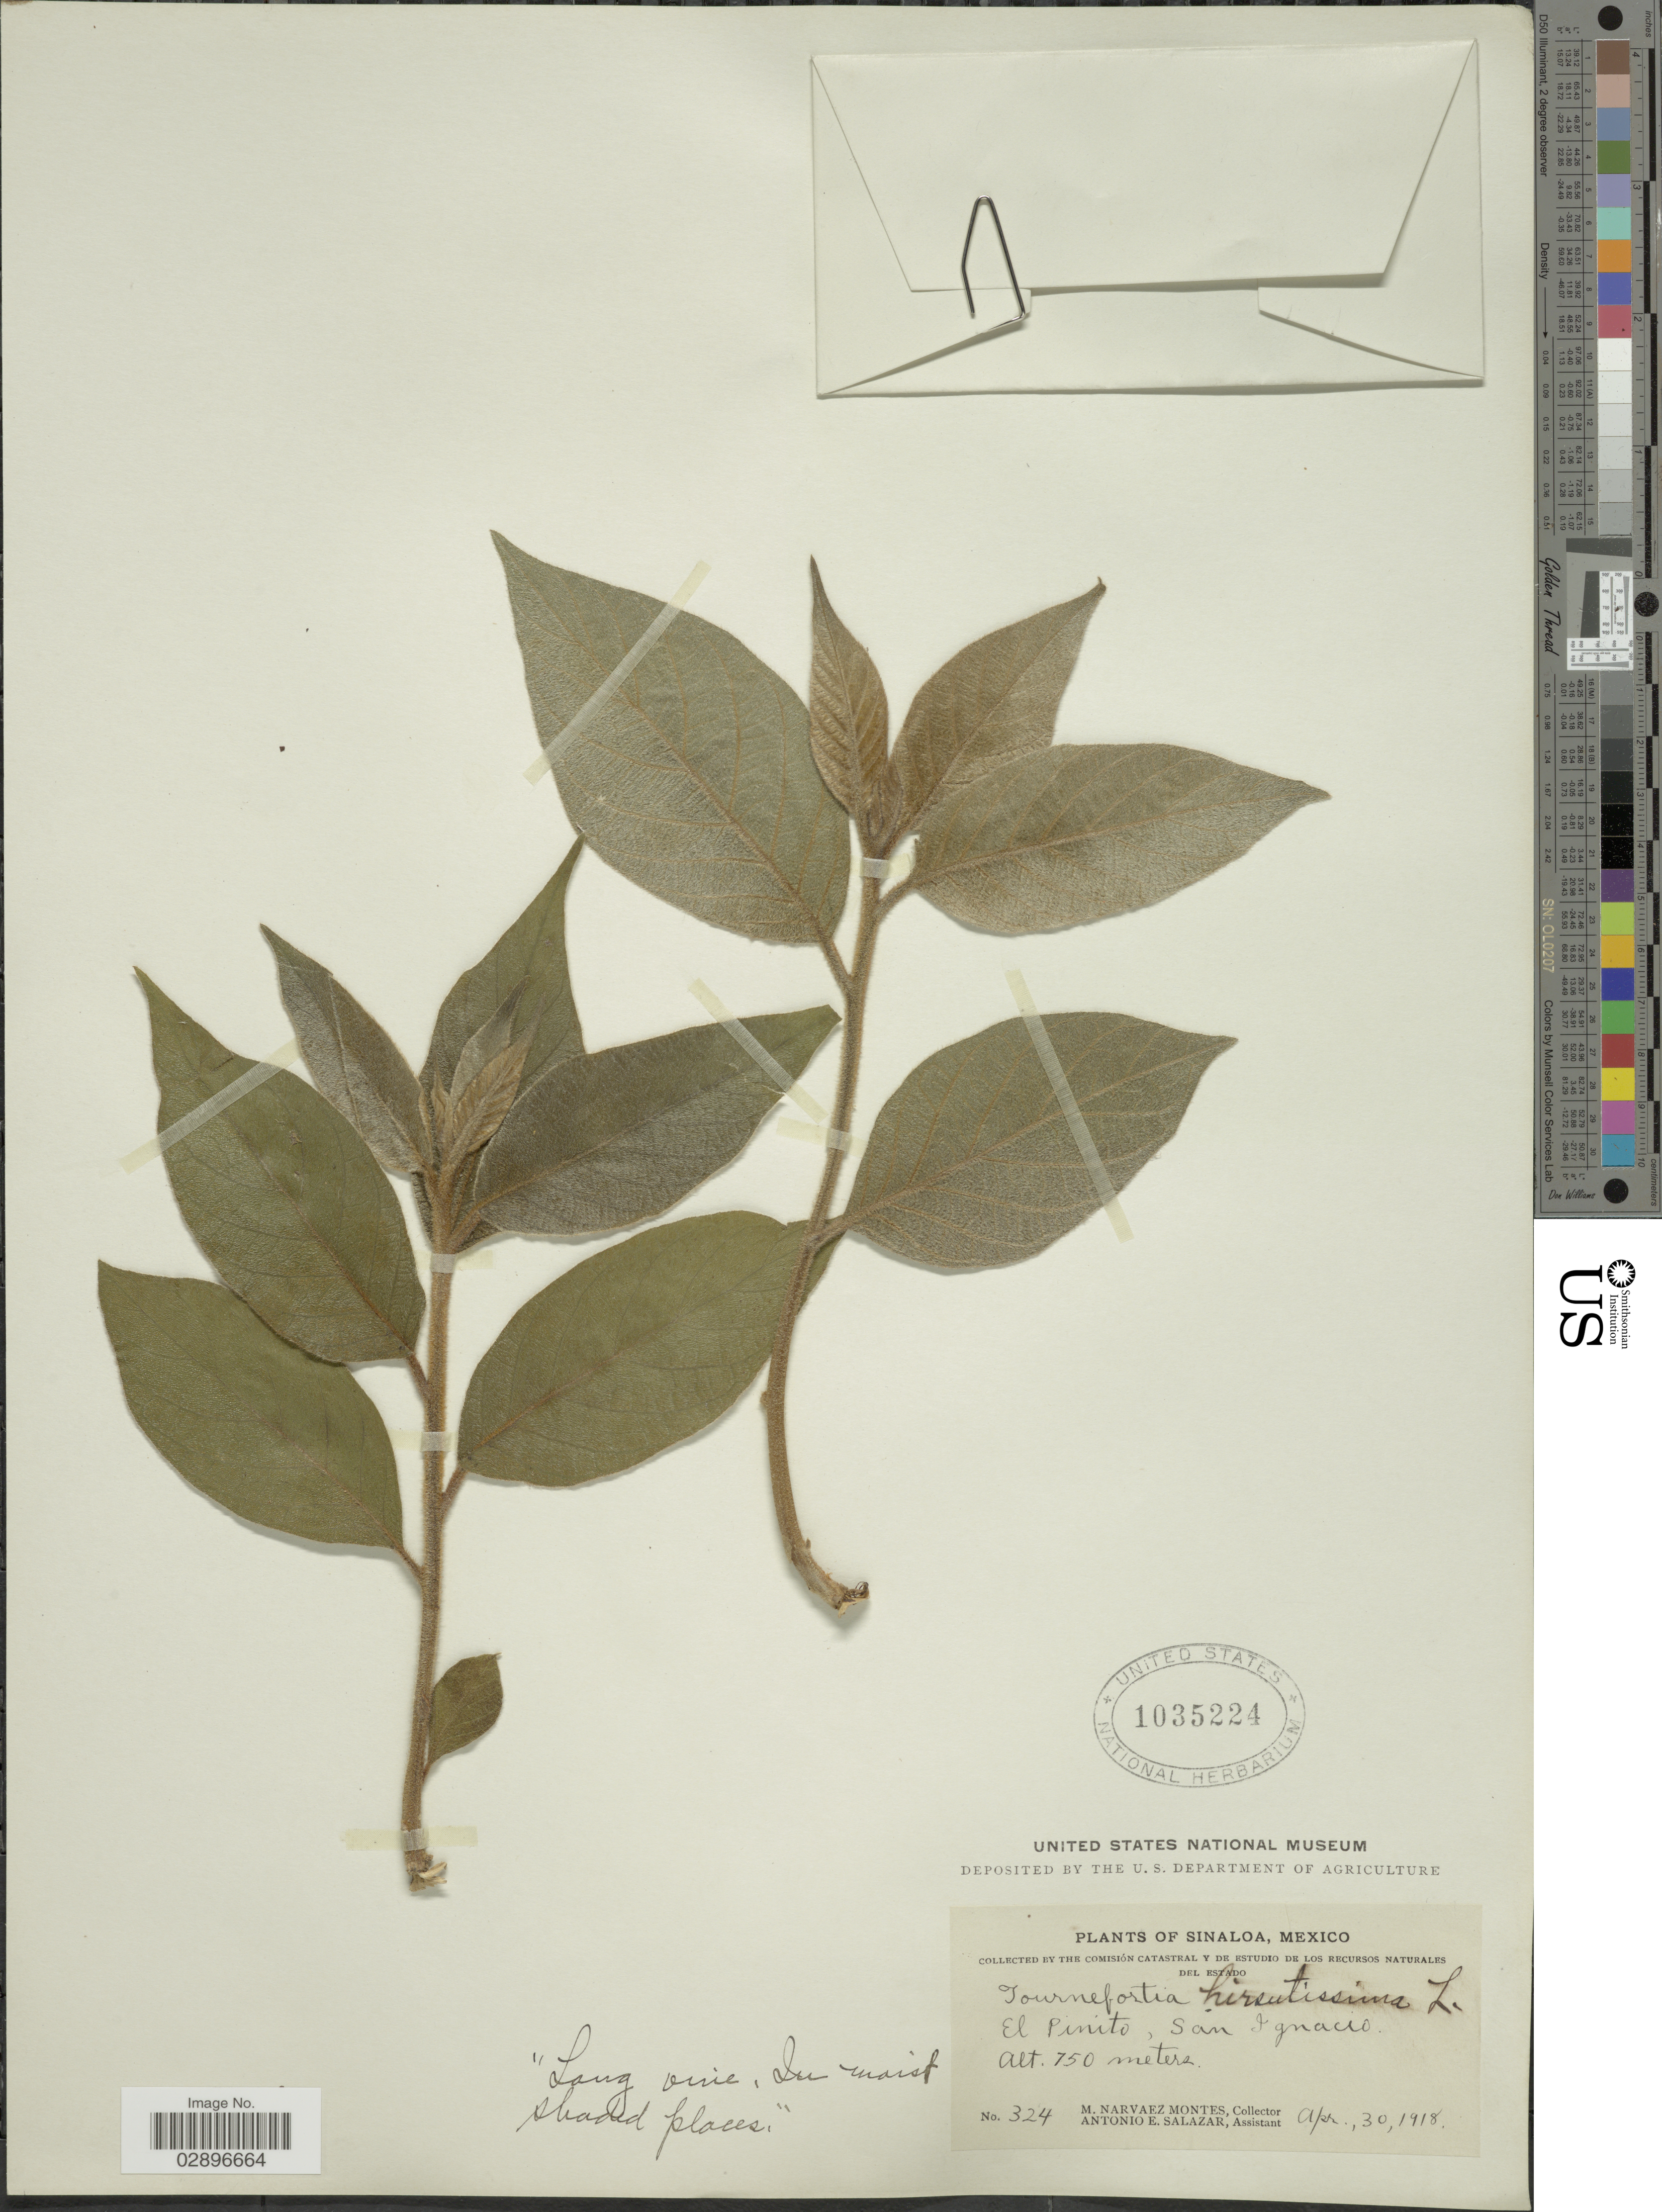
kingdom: Plantae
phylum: Tracheophyta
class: Magnoliopsida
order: Boraginales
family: Heliotropiaceae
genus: Tournefortia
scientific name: Tournefortia hirsutissima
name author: L.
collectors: M. Narvaez-Montes & A. E. Salazar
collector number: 324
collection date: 1918-04-30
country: Mexico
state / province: Sinaloa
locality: El Pinito, San Ignacio.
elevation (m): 750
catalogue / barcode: US 1035224